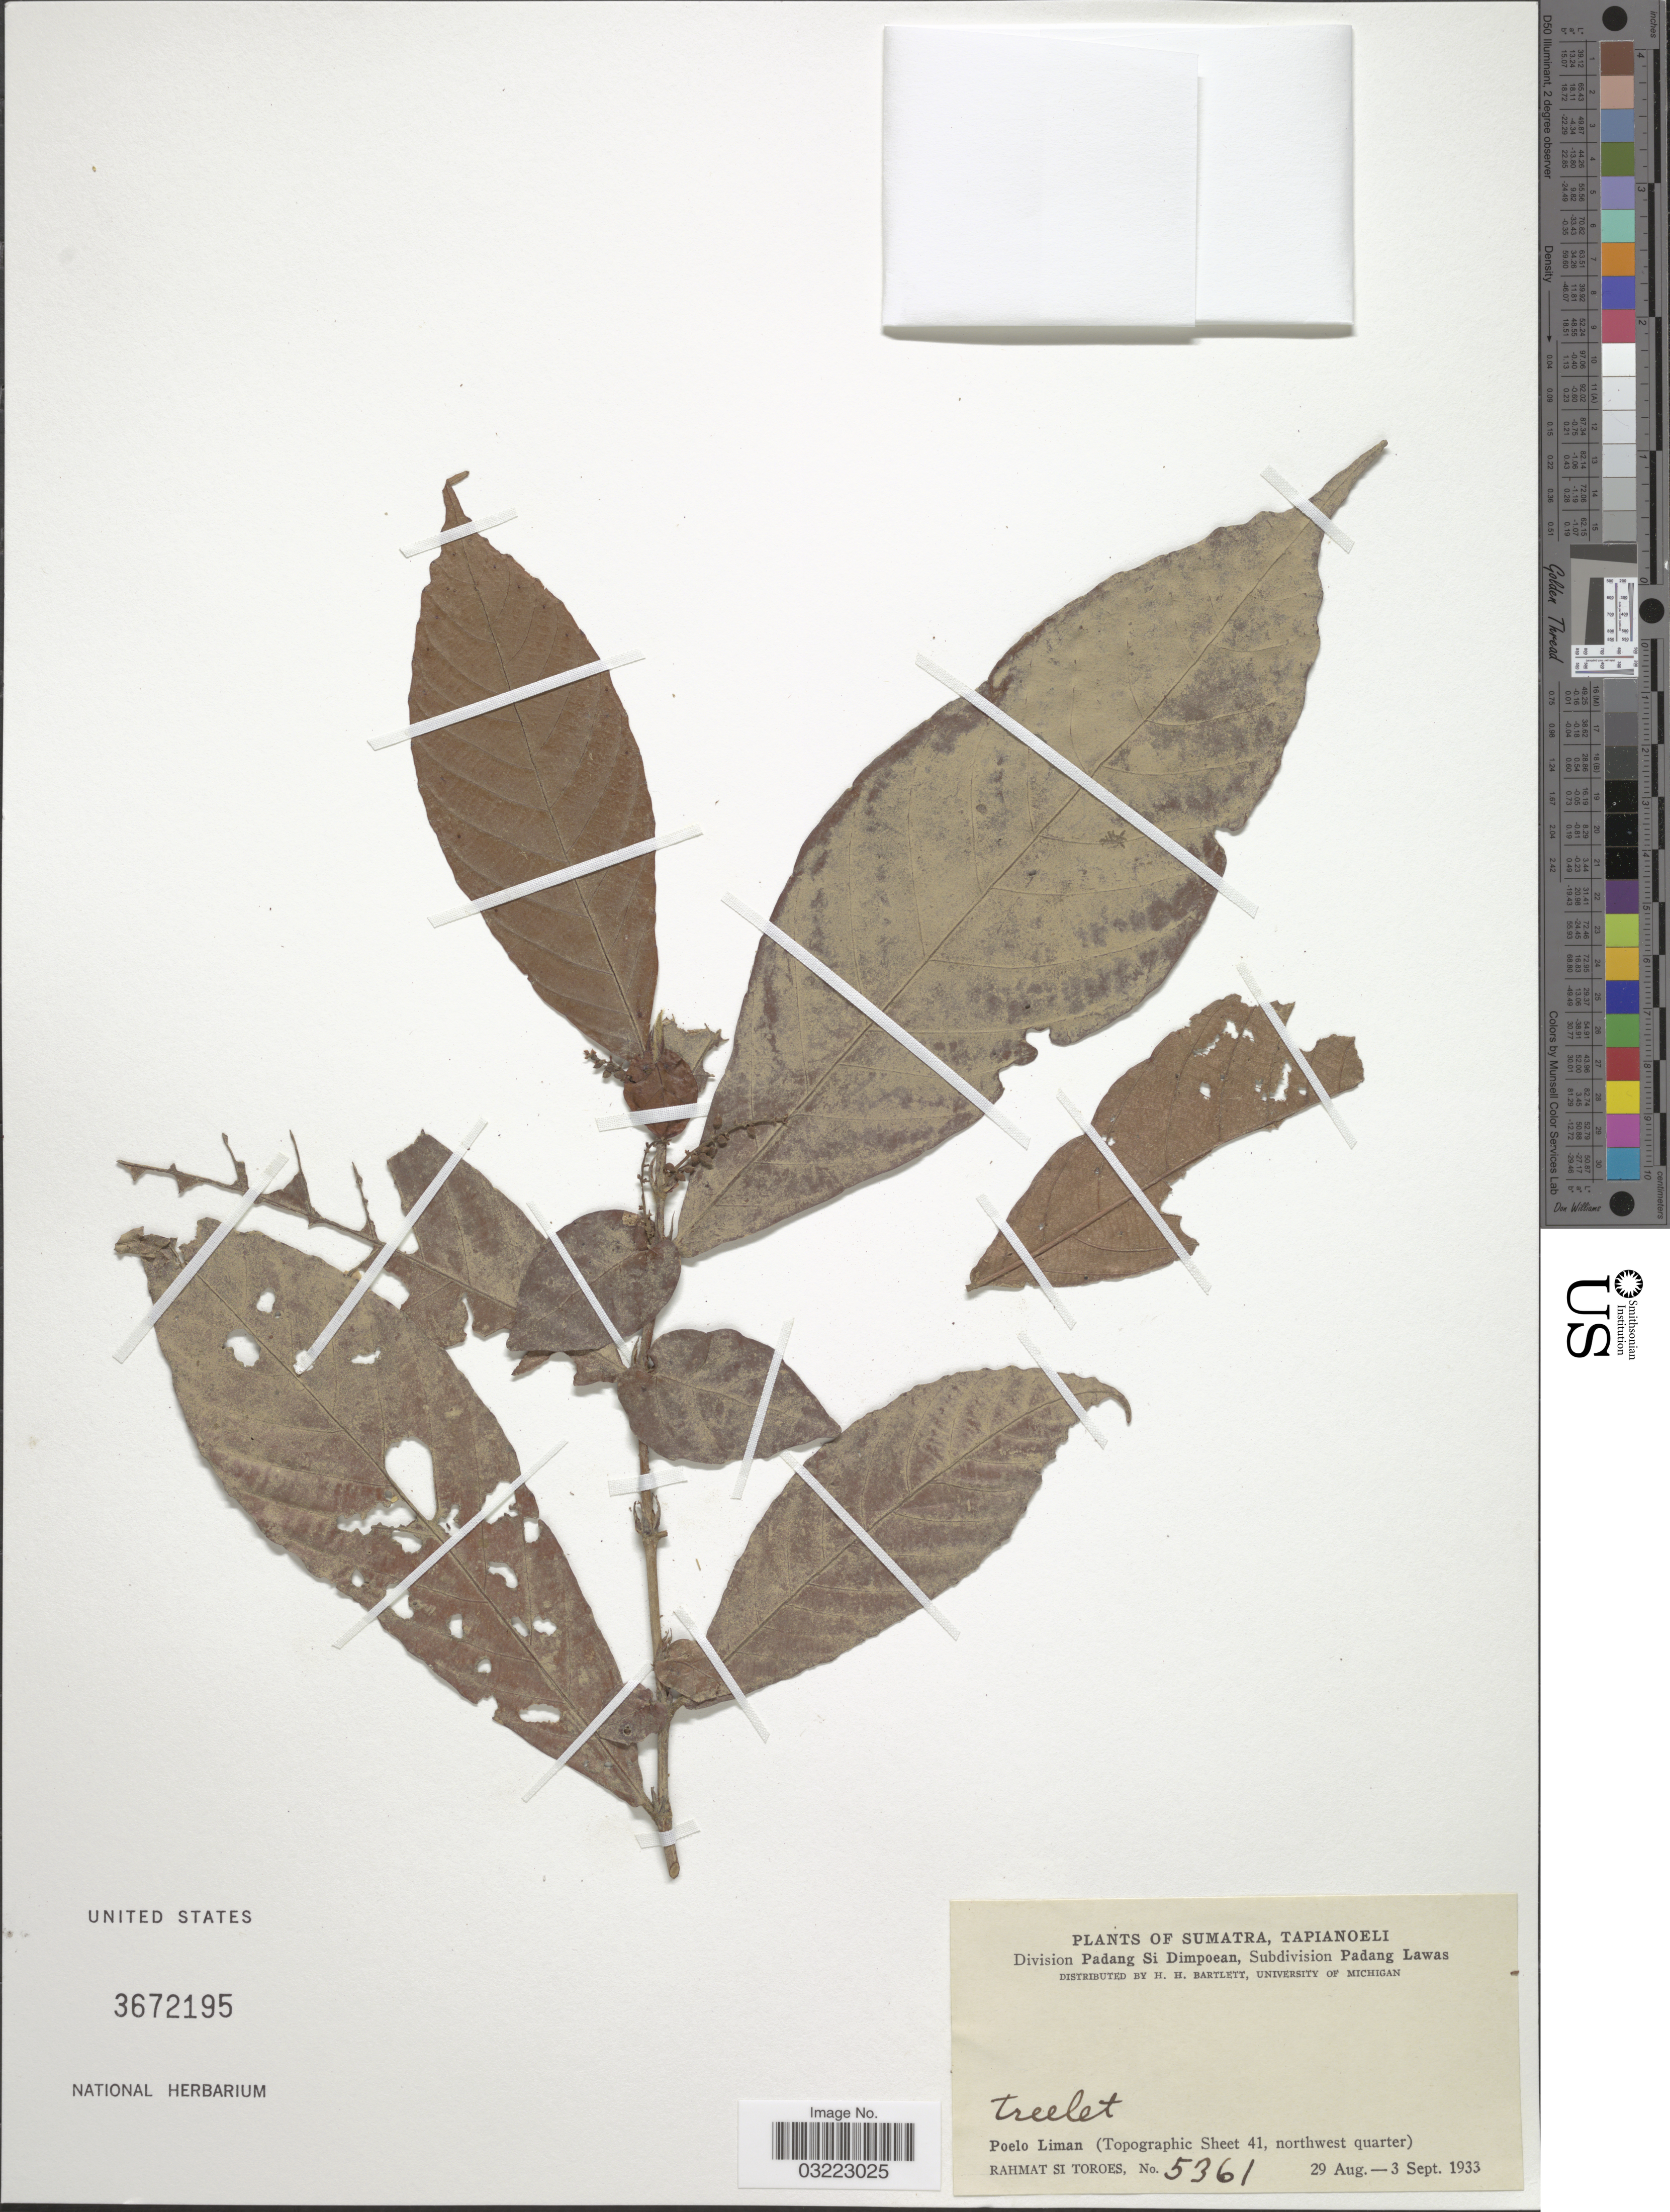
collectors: Rahmat Si Boeea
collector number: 5361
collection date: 1933-08-29/1933-09-03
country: Indonesia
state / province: Sumatra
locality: Tapianoeli. Division Padang Si Dimpoean, Subdivision Padang Lawas. Poelo Liman (Topographic Sheet 41, northwest quarter).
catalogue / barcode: US 3672195